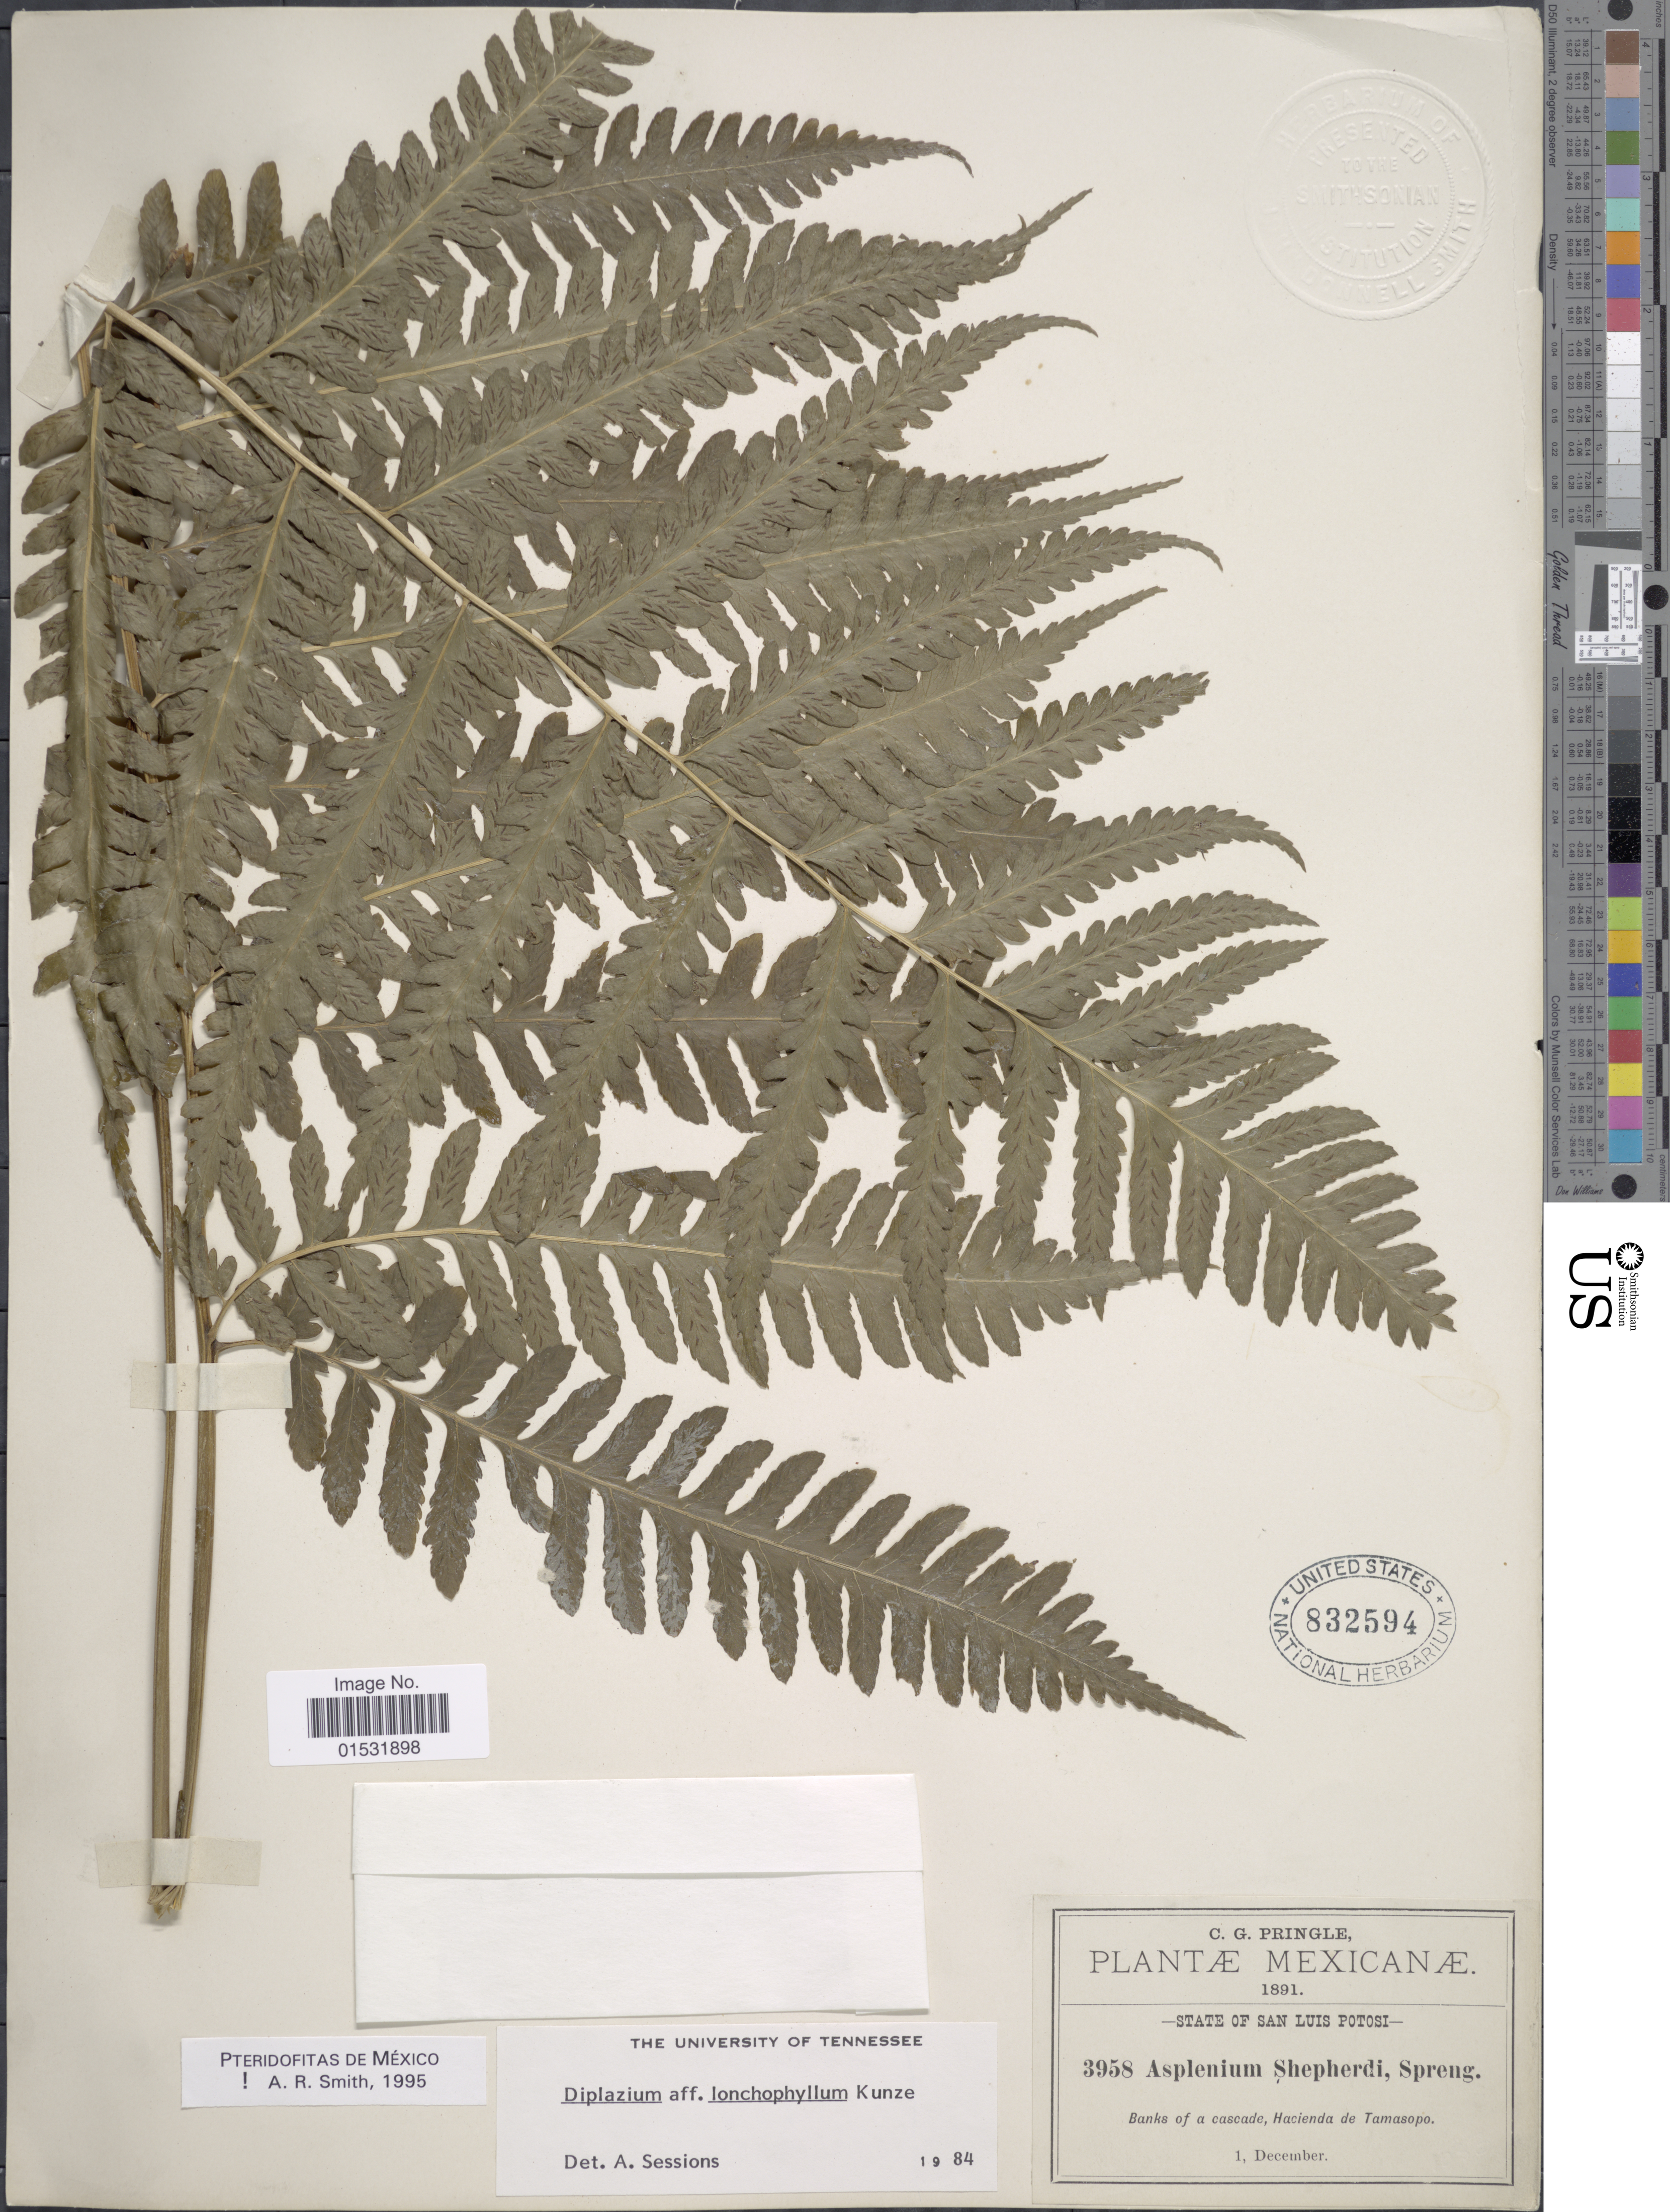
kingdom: Plantae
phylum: Tracheophyta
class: Polypodiopsida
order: Polypodiales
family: Athyriaceae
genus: Diplazium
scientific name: Diplazium lonchophyllum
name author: Kunze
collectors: C. G. Pringle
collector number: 3958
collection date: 1891-12-01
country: Mexico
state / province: San Luis Potosí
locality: Banks of a cascade, Hacienda de Tamasopo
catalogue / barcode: US 832594